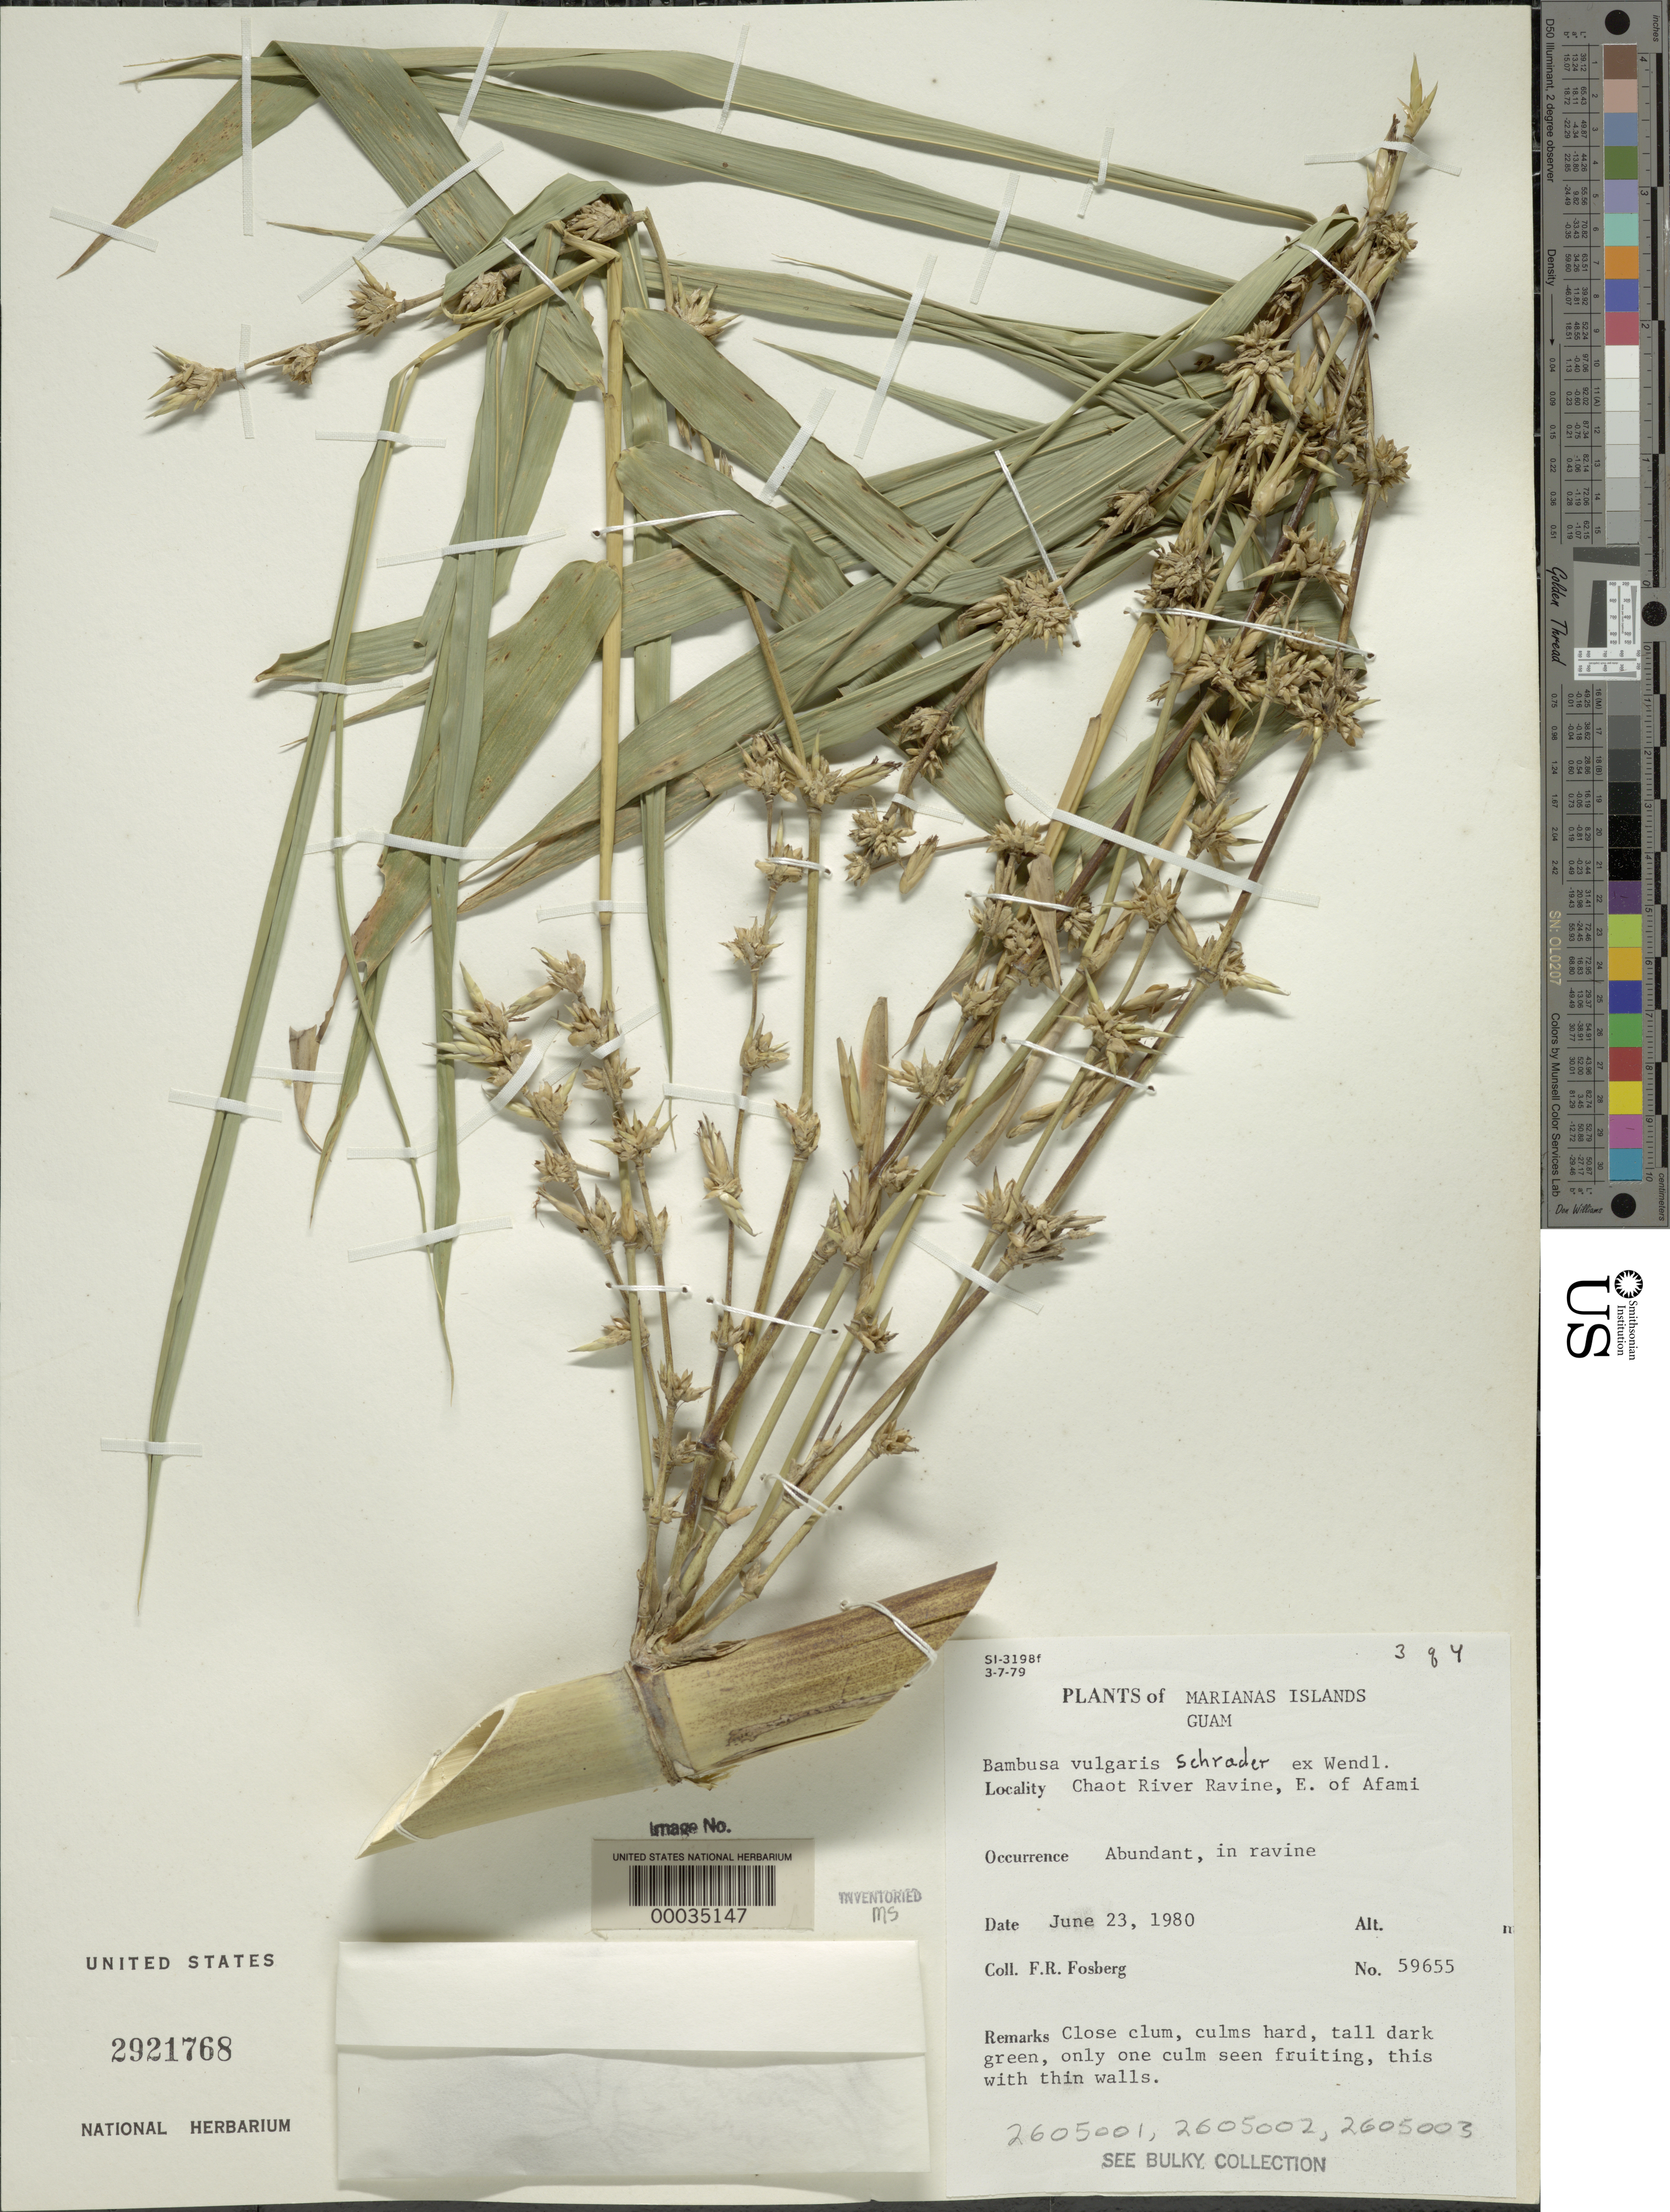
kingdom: Plantae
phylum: Tracheophyta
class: Liliopsida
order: Poales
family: Poaceae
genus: Bambusa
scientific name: Bambusa vulgaris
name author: Schrad. ex J.C. Wendl.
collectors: F. R. Fosberg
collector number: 59655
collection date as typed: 23 Jun 1980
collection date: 1980-06-23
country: Guam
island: Guam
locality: Chaot river, afami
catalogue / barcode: US 2921768